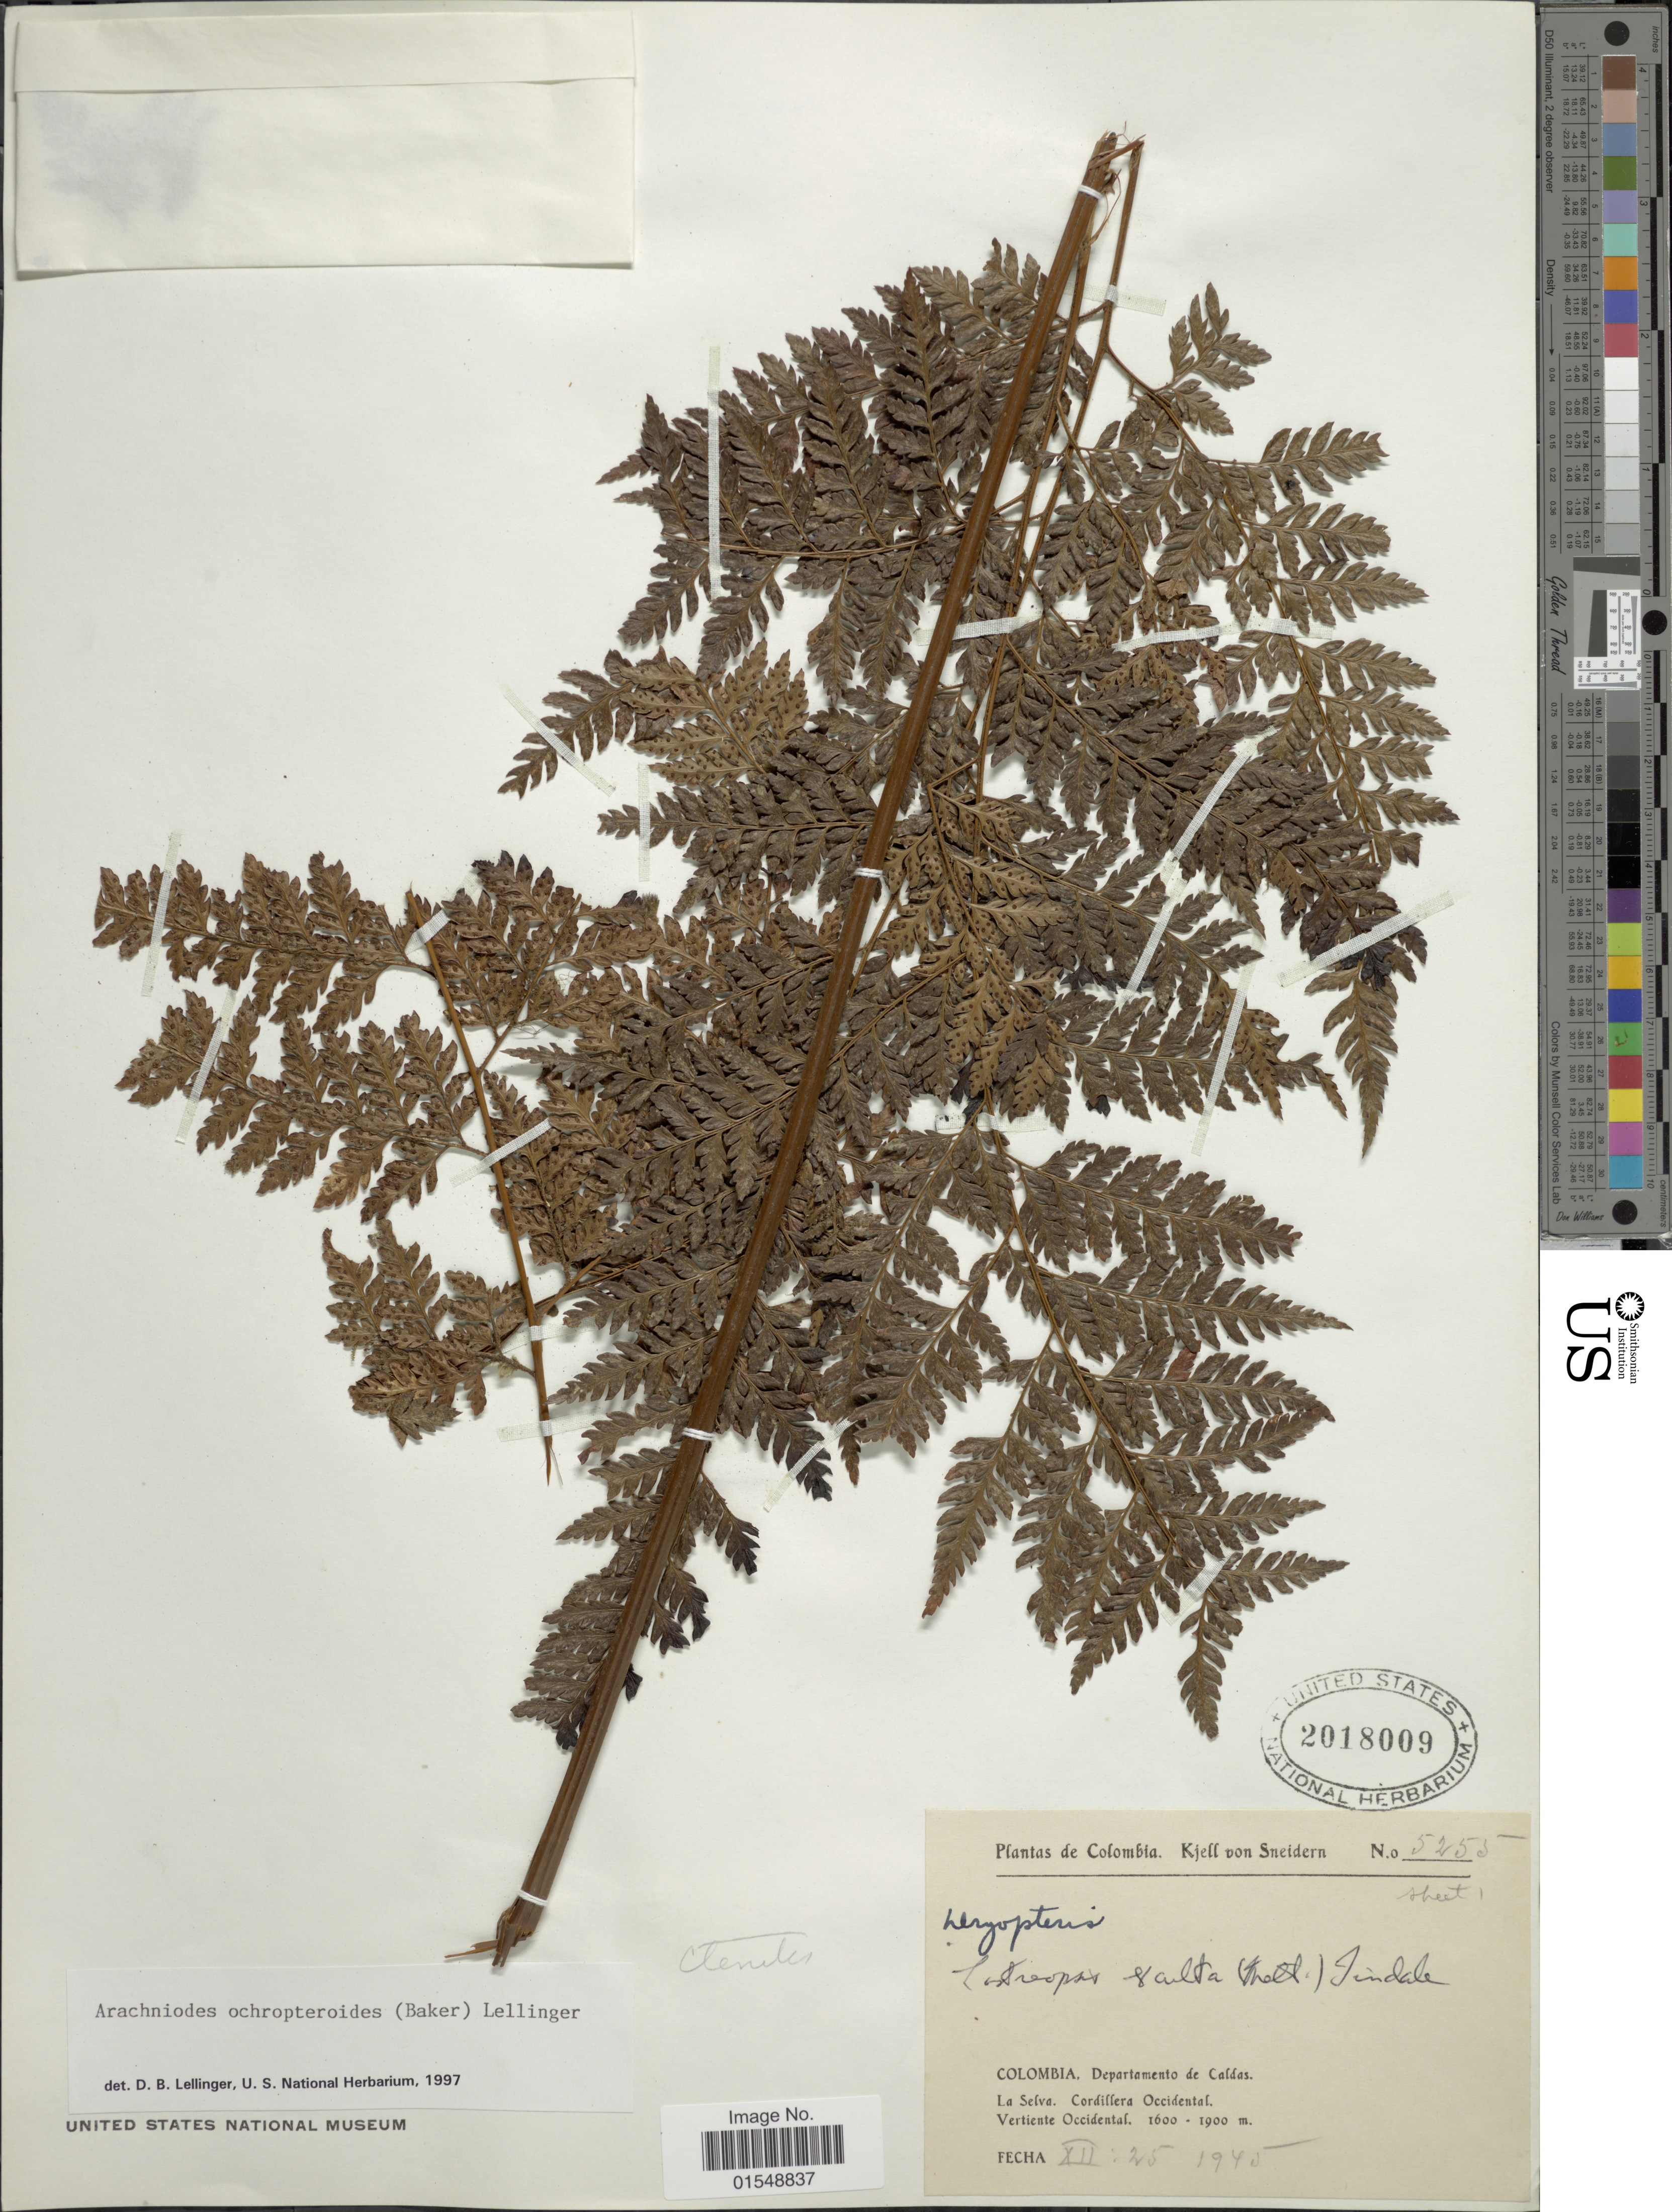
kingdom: Plantae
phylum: Tracheophyta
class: Polypodiopsida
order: Polypodiales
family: Dryopteridaceae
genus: Arachniodes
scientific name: Arachniodes ochropteroides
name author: (Baker) C. Chr.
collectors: K. von Sneidern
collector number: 5255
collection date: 1945-12-25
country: Colombia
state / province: Caldas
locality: La Selva, Cordillera Oriental, Vertiente Occidental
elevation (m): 1600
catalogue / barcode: US 2018009